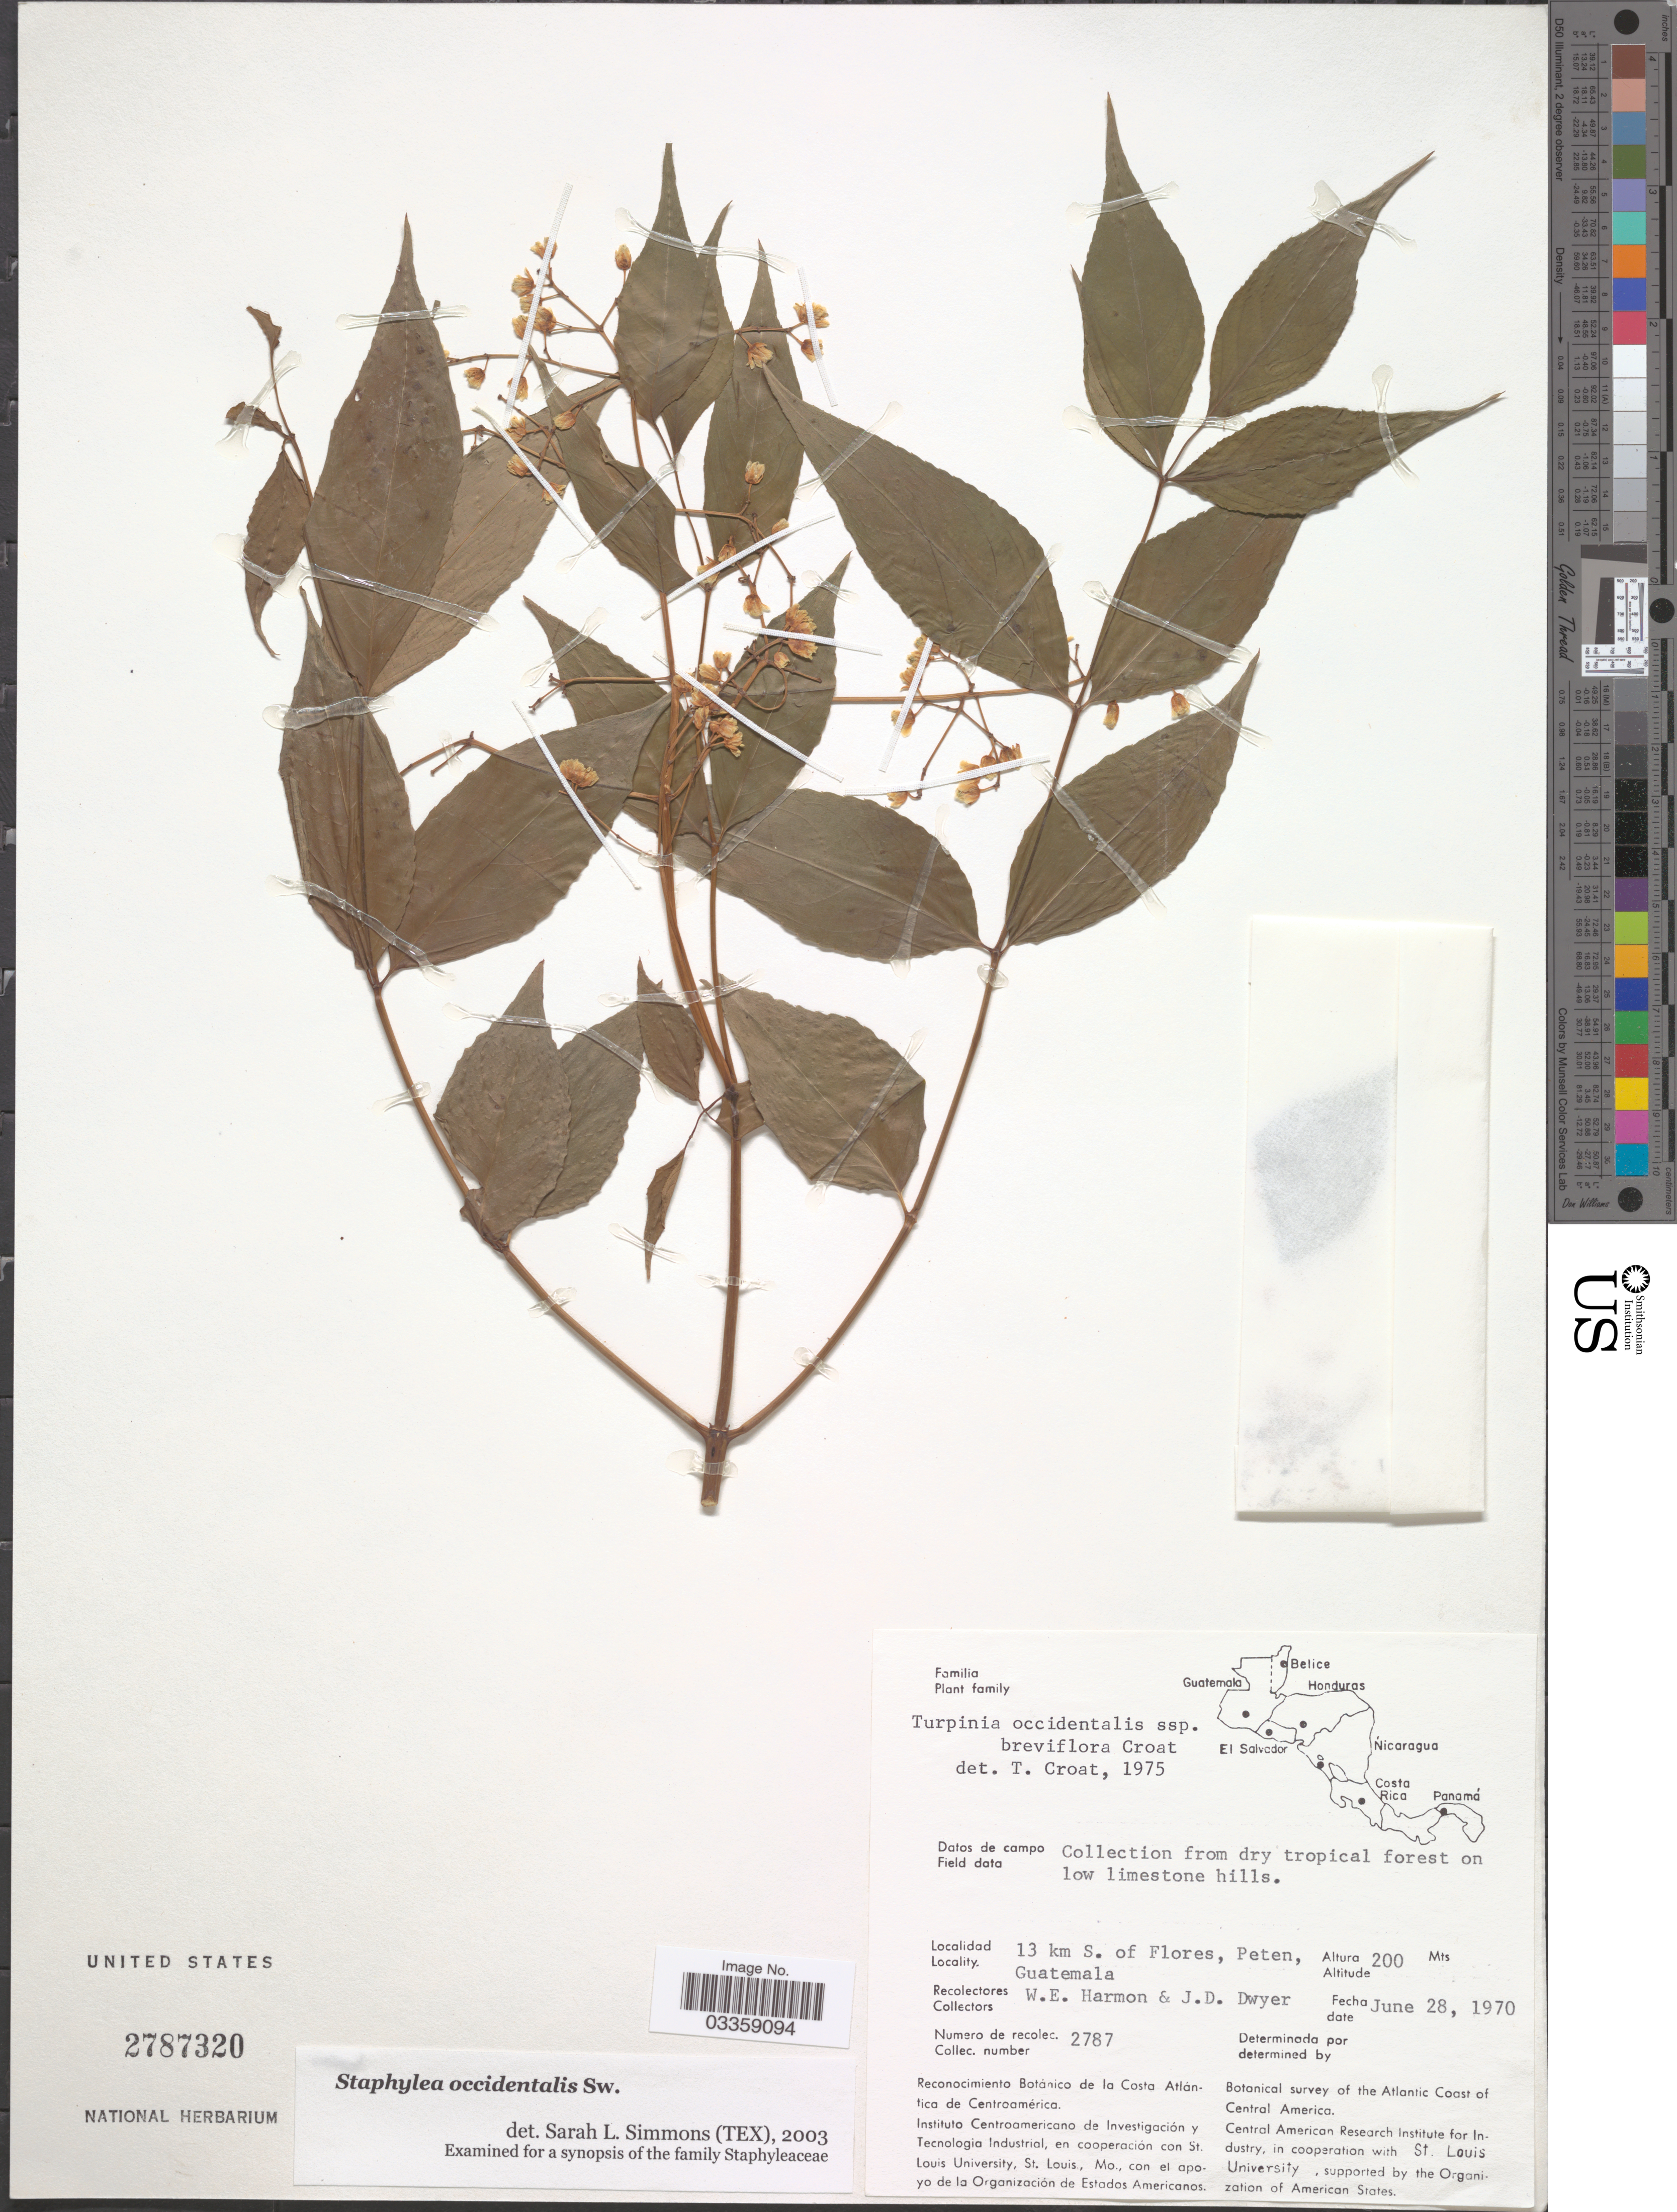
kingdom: Plantae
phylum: Tracheophyta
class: Magnoliopsida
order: Crossosomatales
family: Staphyleaceae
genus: Turpinia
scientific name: Turpinia occidentalis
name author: (Sw.) G. Don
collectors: W. E. Harmon & J. D. Dwyer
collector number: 2787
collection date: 1970-06-28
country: Guatemala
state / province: El Petén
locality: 13 km S. of Flores.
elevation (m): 200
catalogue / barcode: US 2787320